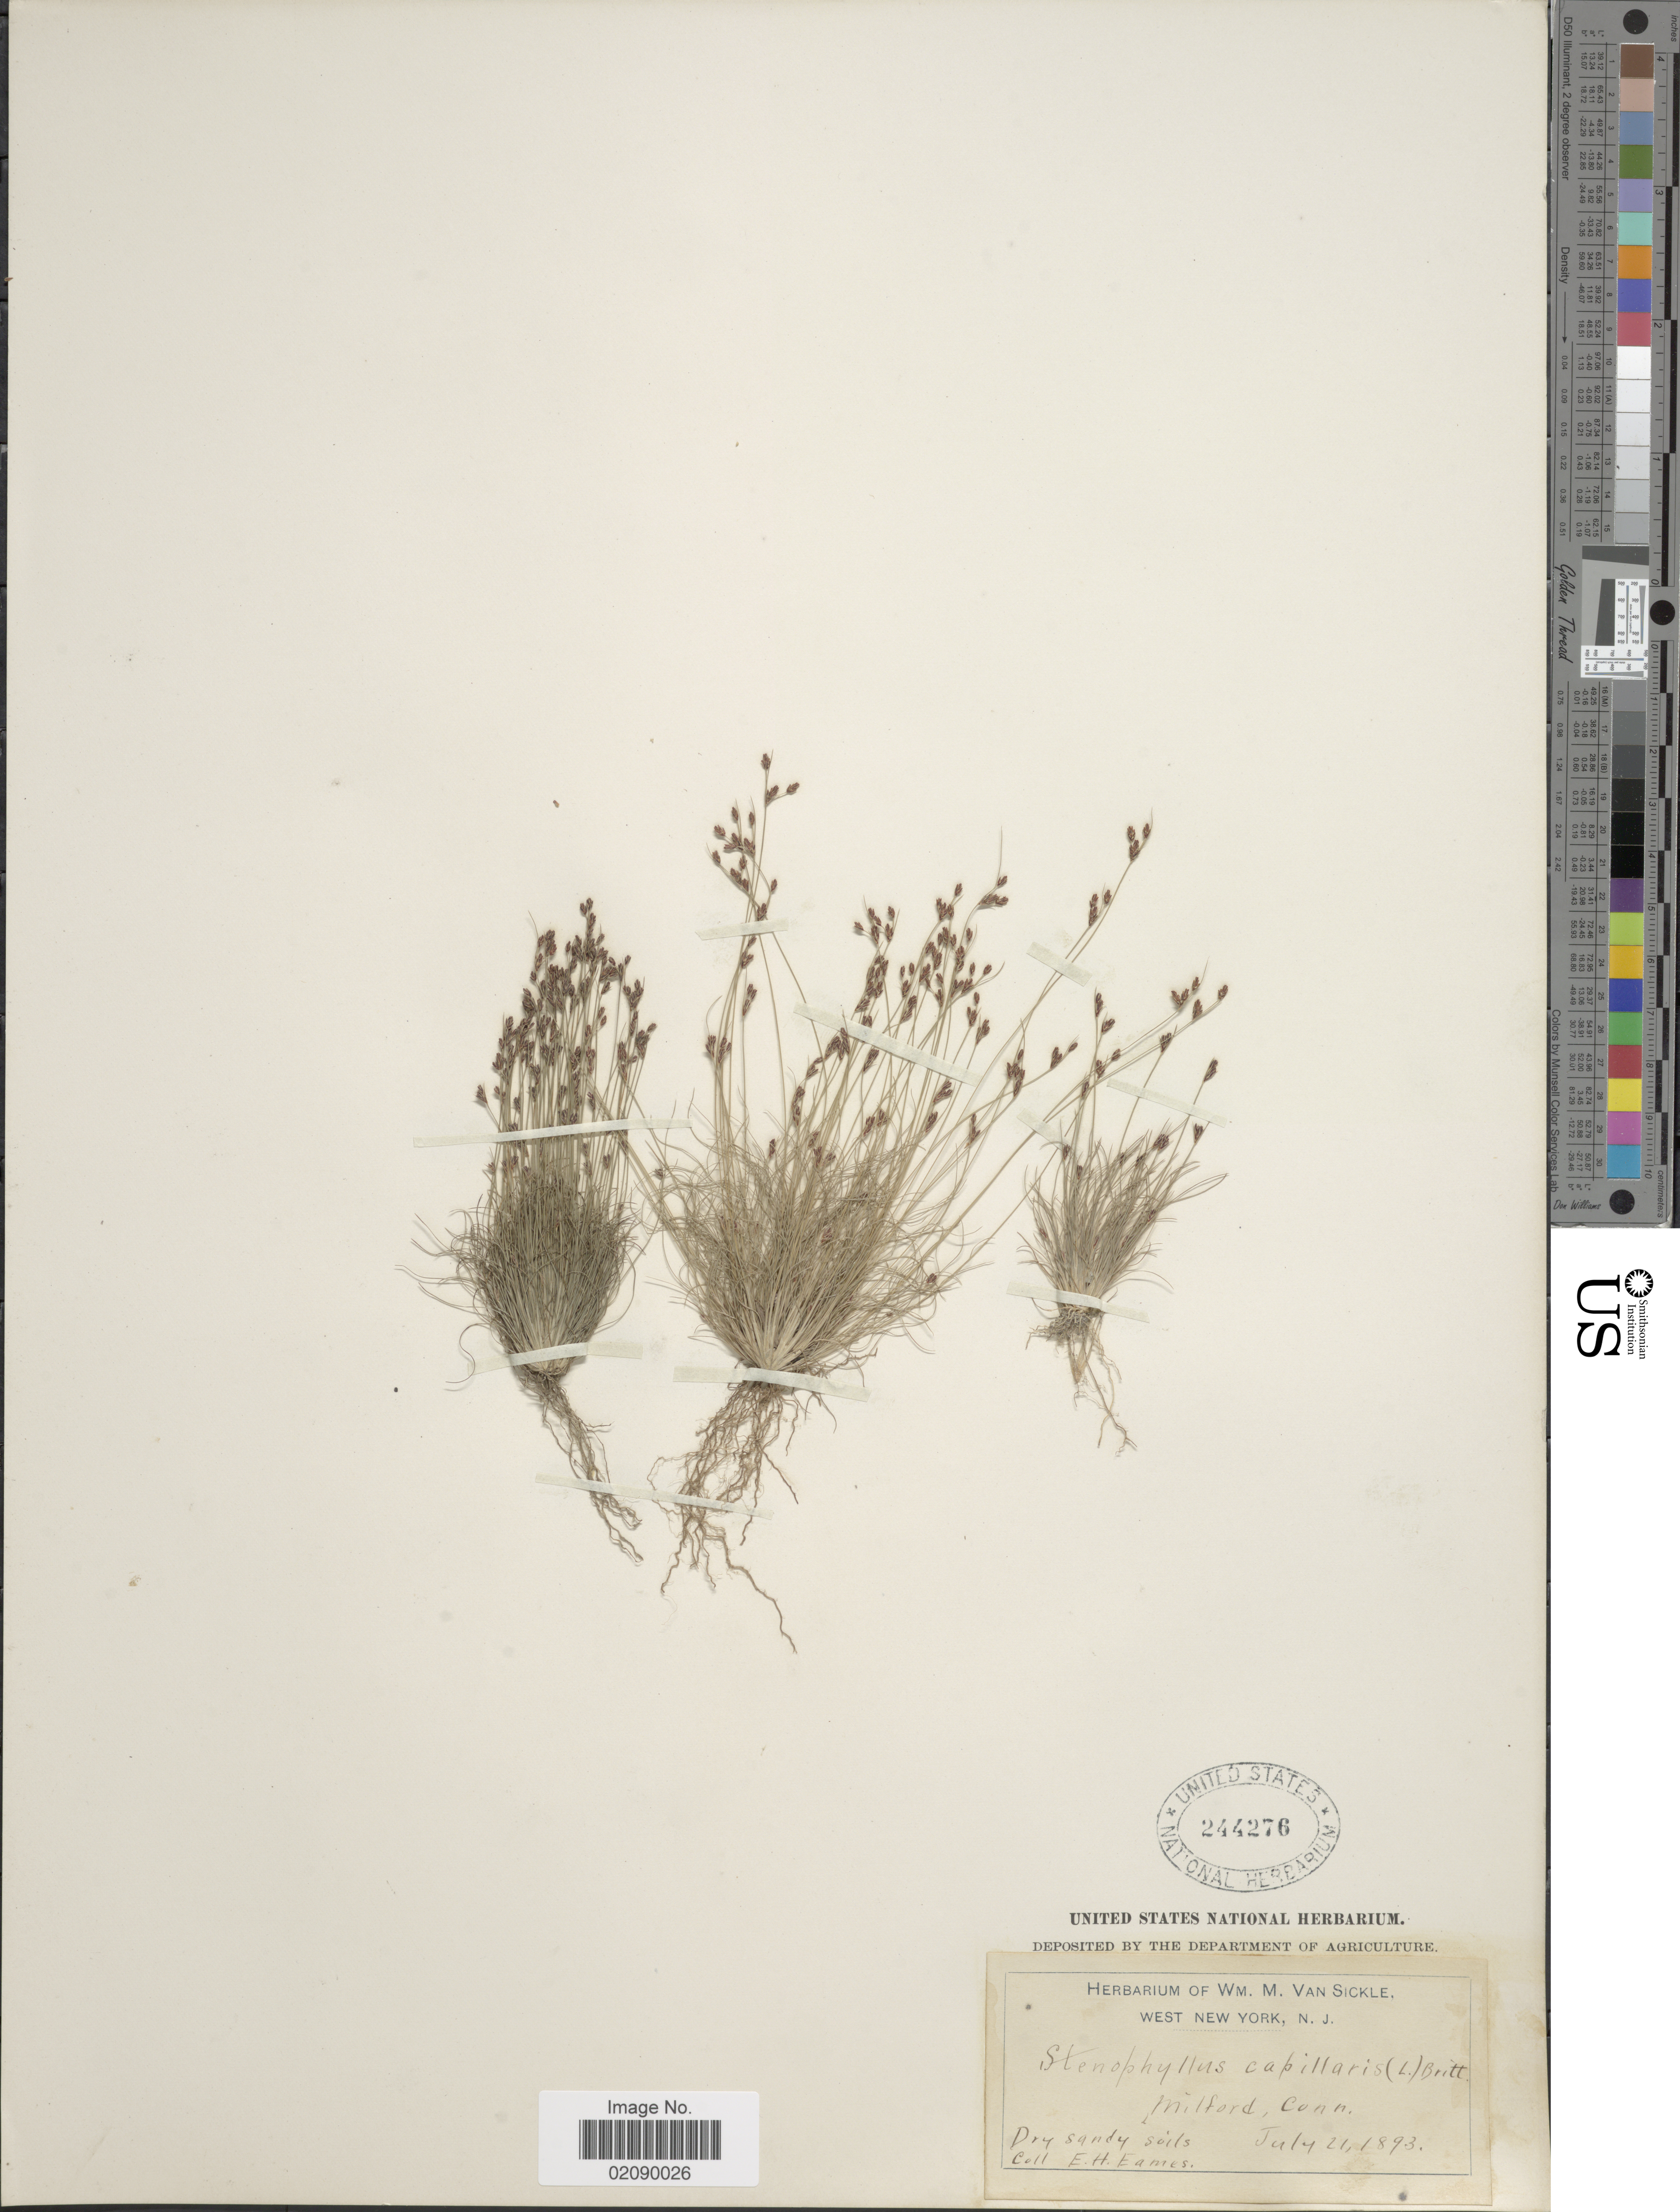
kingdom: Plantae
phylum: Tracheophyta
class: Liliopsida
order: Poales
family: Cyperaceae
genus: Bulbostylis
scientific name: Bulbostylis capillaris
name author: (L.) Kunth ex C.B. Clarke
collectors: E. H. Eames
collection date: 1893-07-21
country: United States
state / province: Connecticut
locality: Milford, Dry sandy soils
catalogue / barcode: US 244276